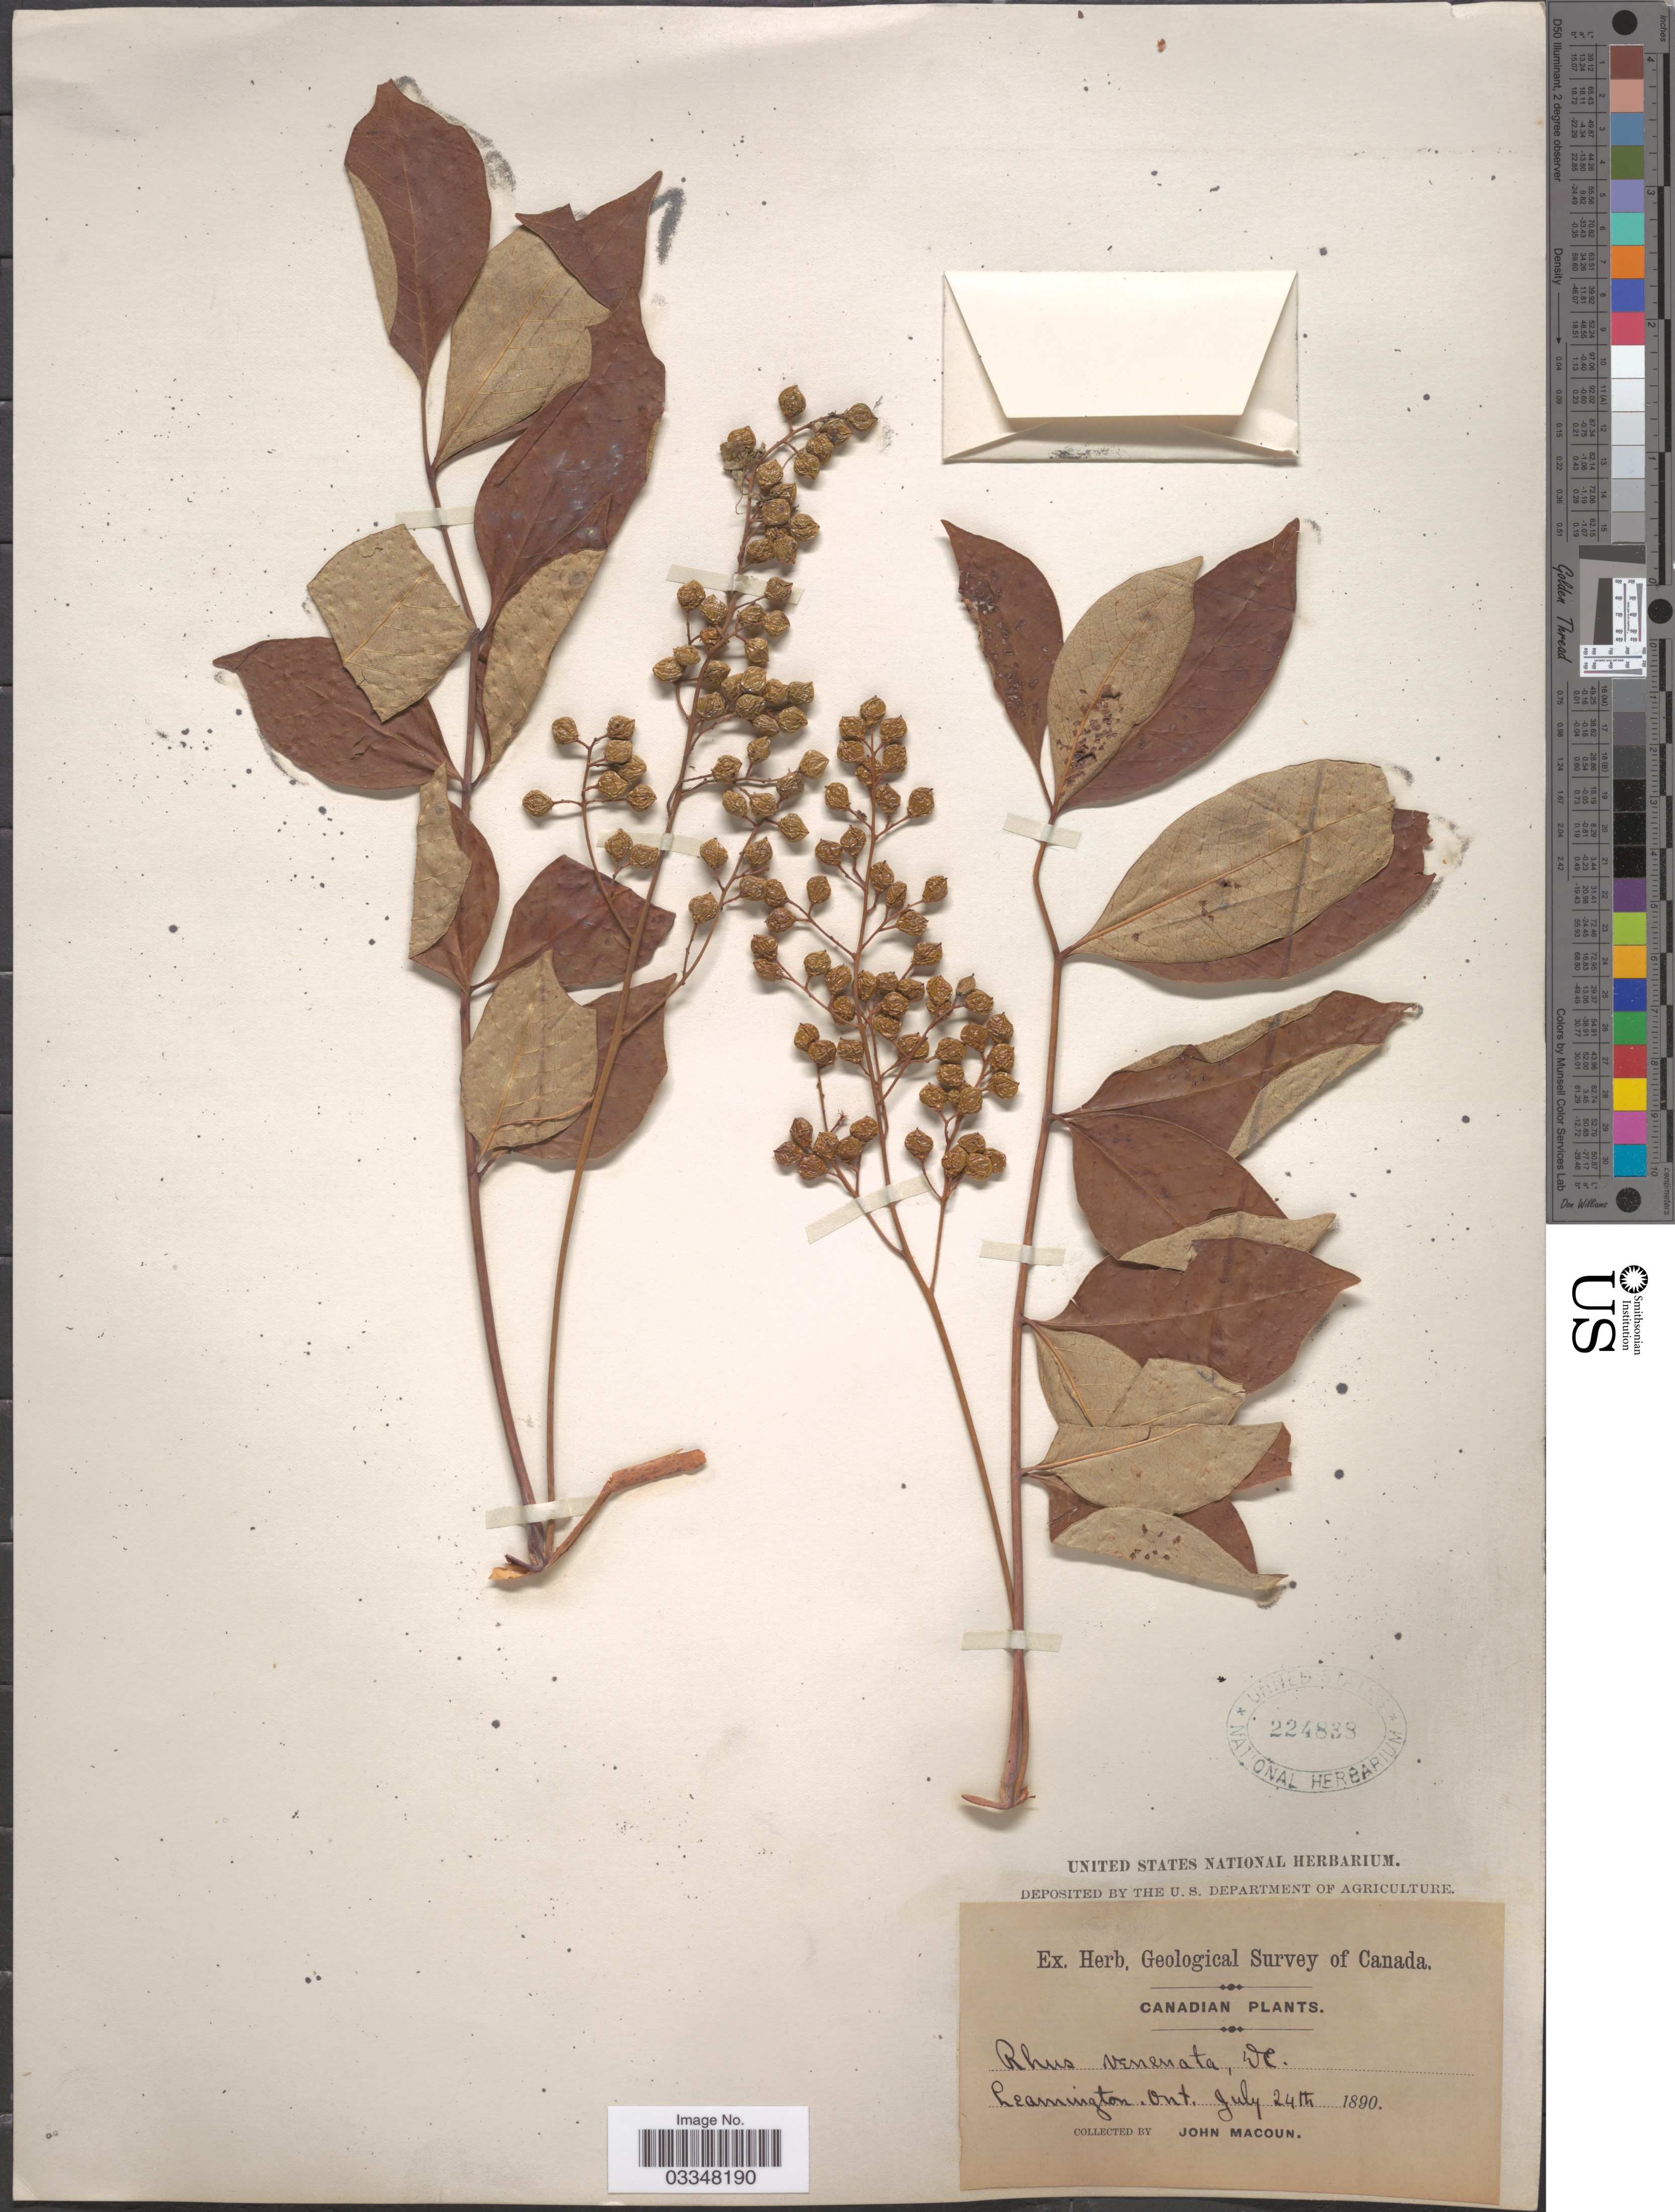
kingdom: Plantae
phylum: Tracheophyta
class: Magnoliopsida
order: Sapindales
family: Anacardiaceae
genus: Toxicodendron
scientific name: Toxicodendron vernix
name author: (L.) Kuntze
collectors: J. Macoun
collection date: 1890-07-24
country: Canada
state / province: Ontario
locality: Leamington.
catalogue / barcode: US 224838